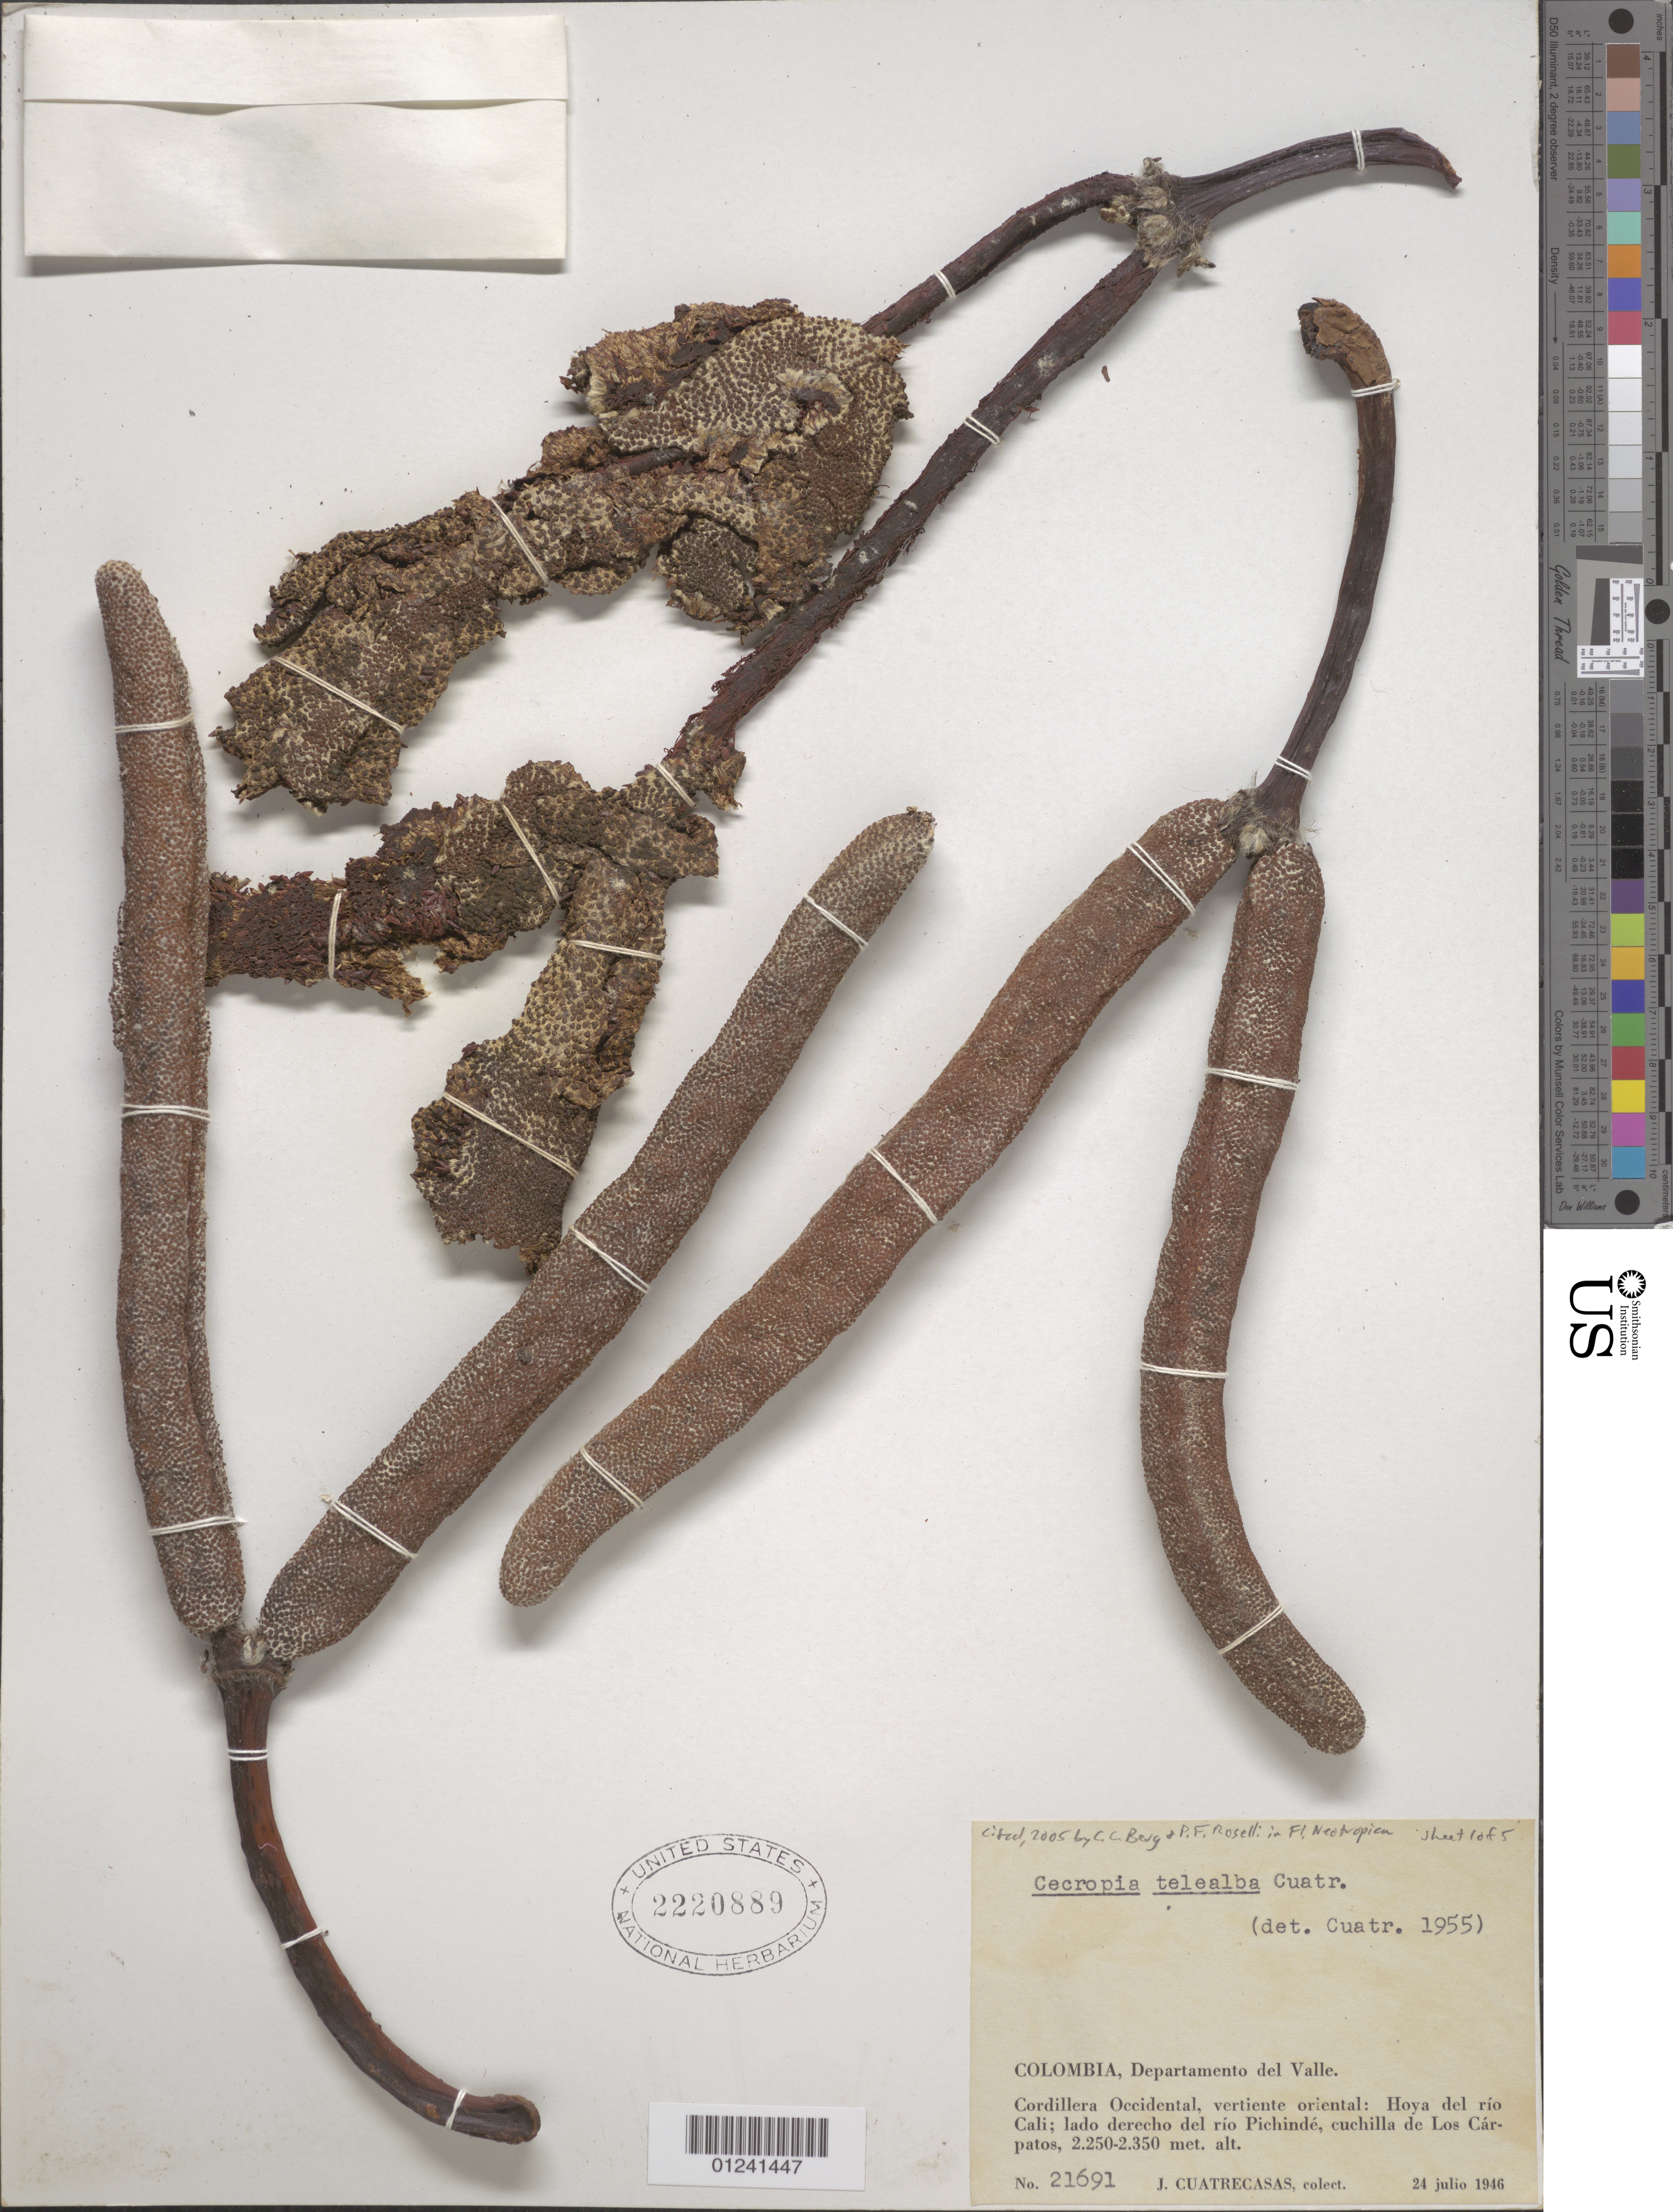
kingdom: Plantae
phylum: Tracheophyta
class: Magnoliopsida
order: Rosales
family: Urticaceae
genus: Cecropia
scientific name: Cecropia telealba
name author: Cuatrec.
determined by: Cuatrecasas, J.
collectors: J. Cuatrecasas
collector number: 21691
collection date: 1946-07-24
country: Colombia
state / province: Valle del Cauca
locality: Cordillera Occidental, vertiente oriental: Hoya del río Cali; lado derecho del río Pichindé, cuchilla de Los Cárpatos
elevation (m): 2250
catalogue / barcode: US 2220889